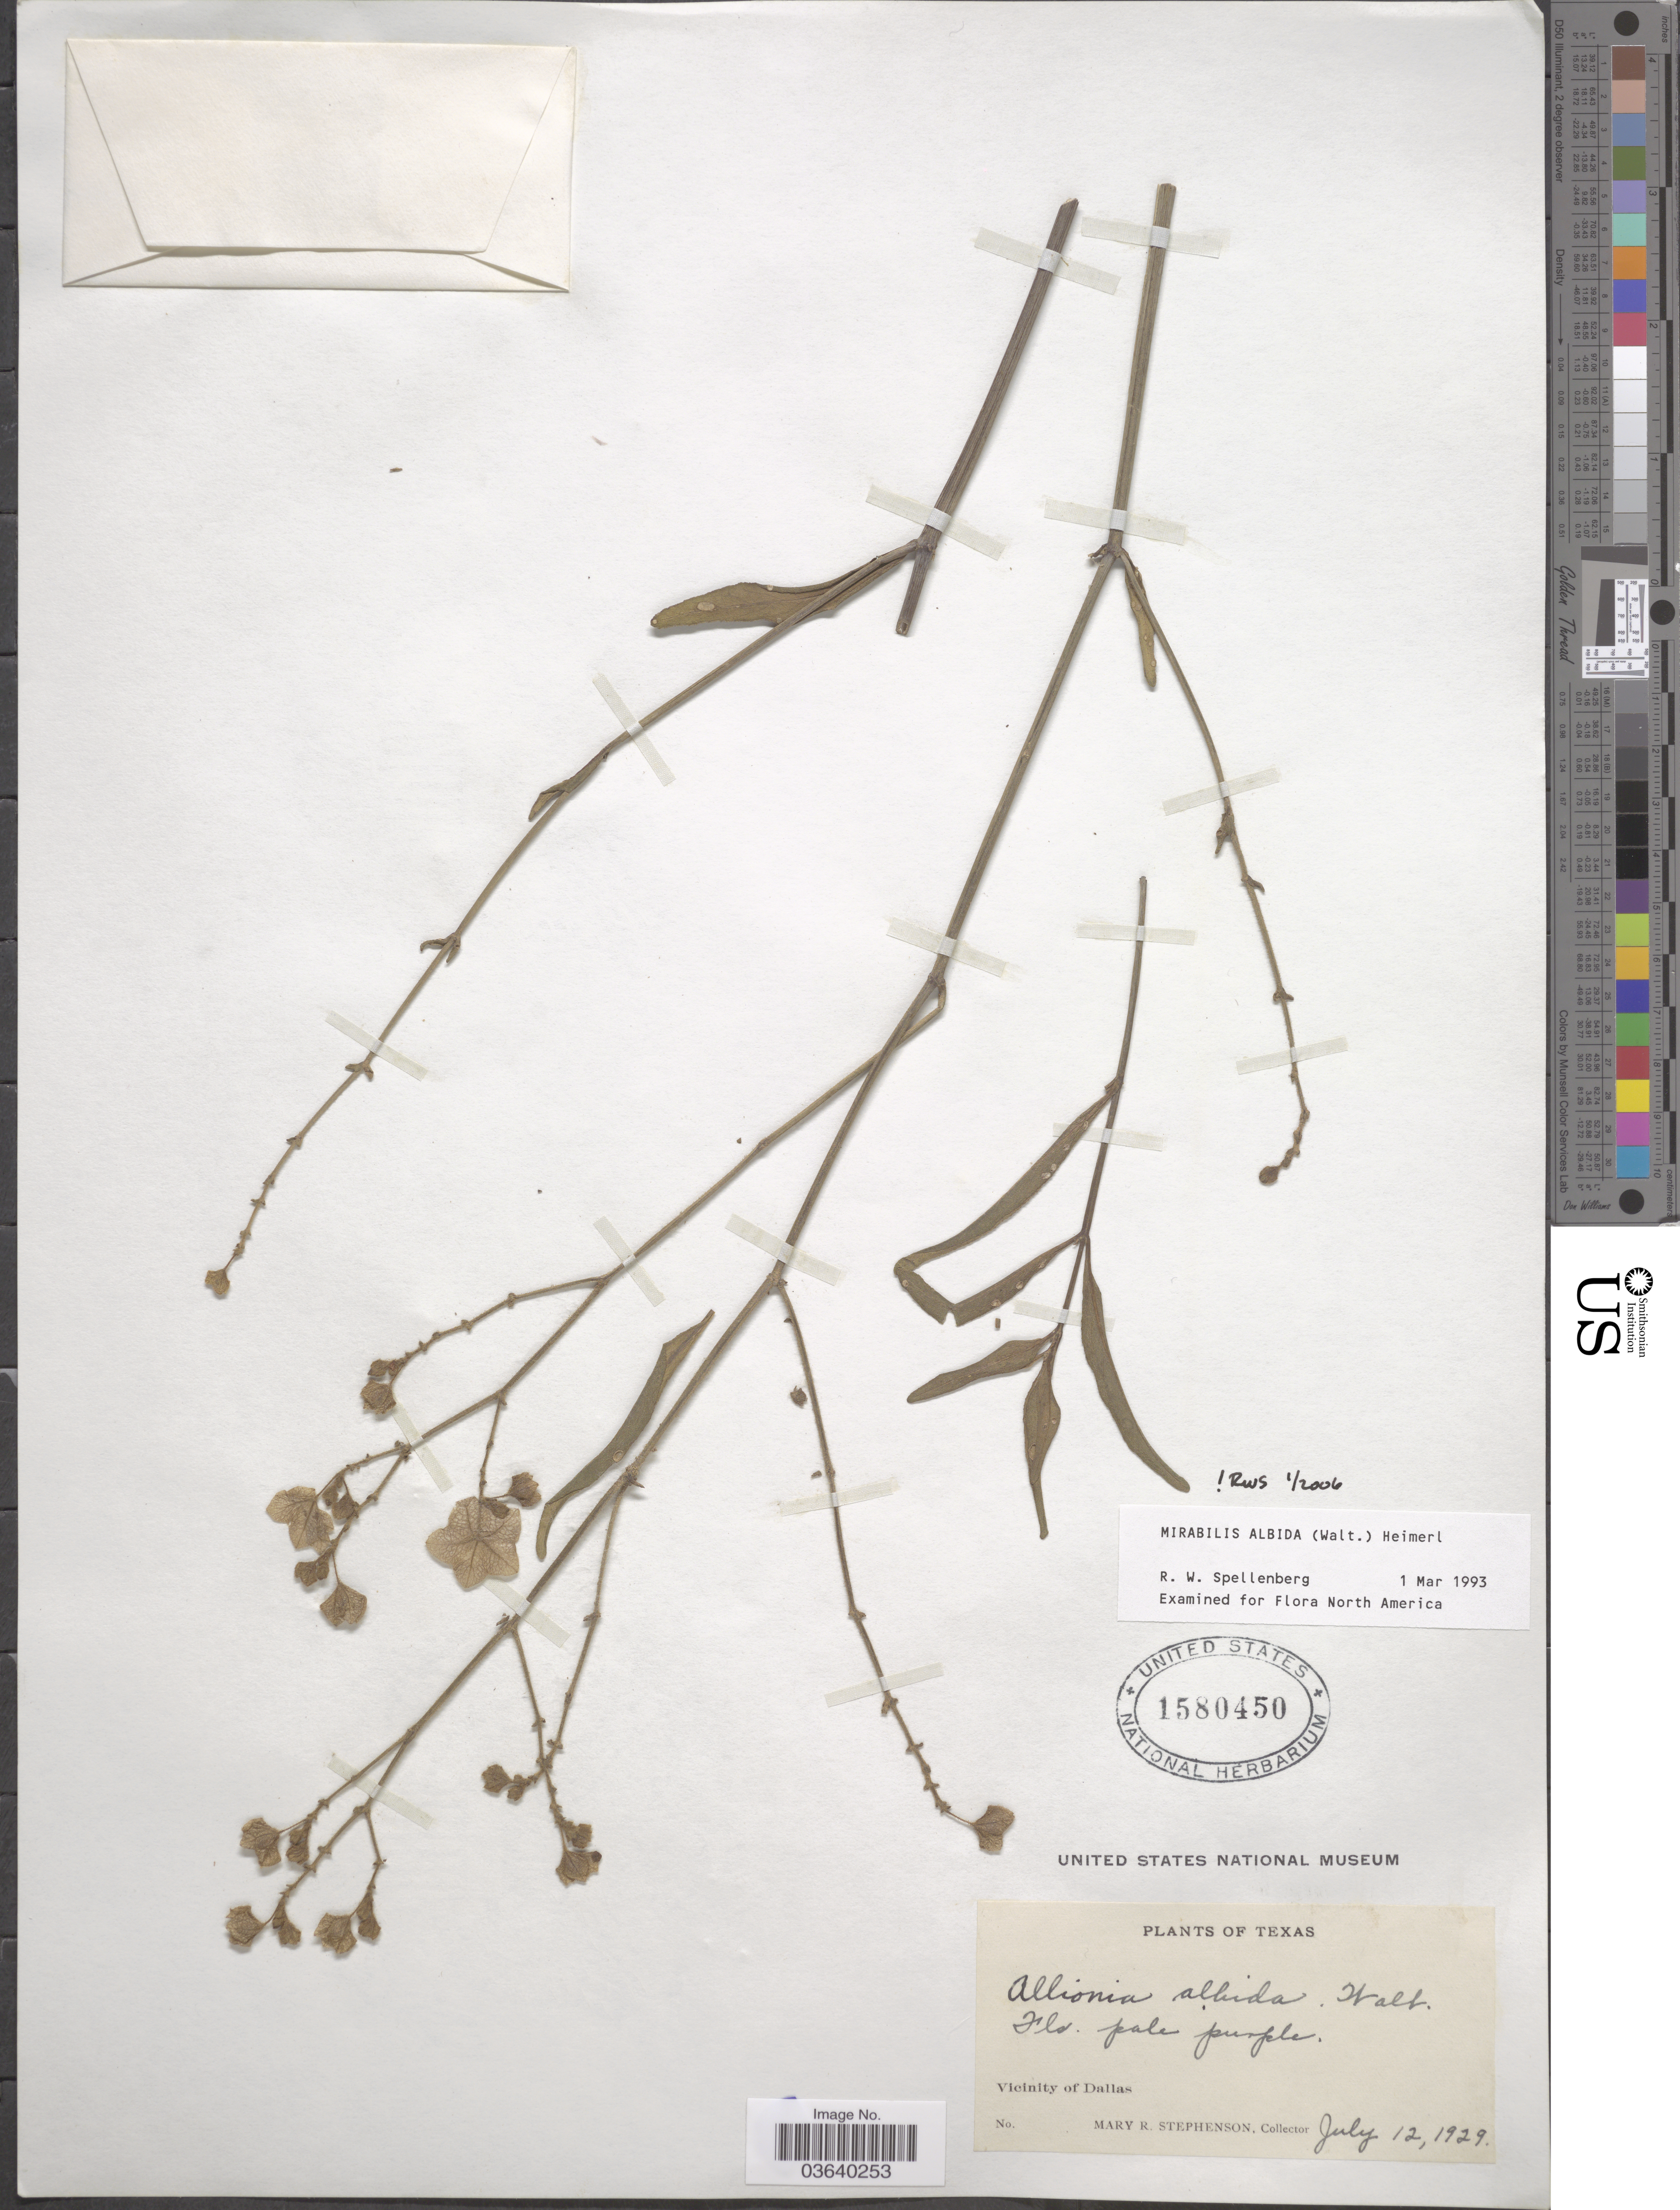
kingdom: Plantae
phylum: Tracheophyta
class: Magnoliopsida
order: Caryophyllales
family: Nyctaginaceae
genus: Mirabilis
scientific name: Mirabilis albida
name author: (Walter) Heimerl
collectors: M. Stephenson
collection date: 1929-07-12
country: United States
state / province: Texas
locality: Vicinity of Dallas.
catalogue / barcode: US 1580450